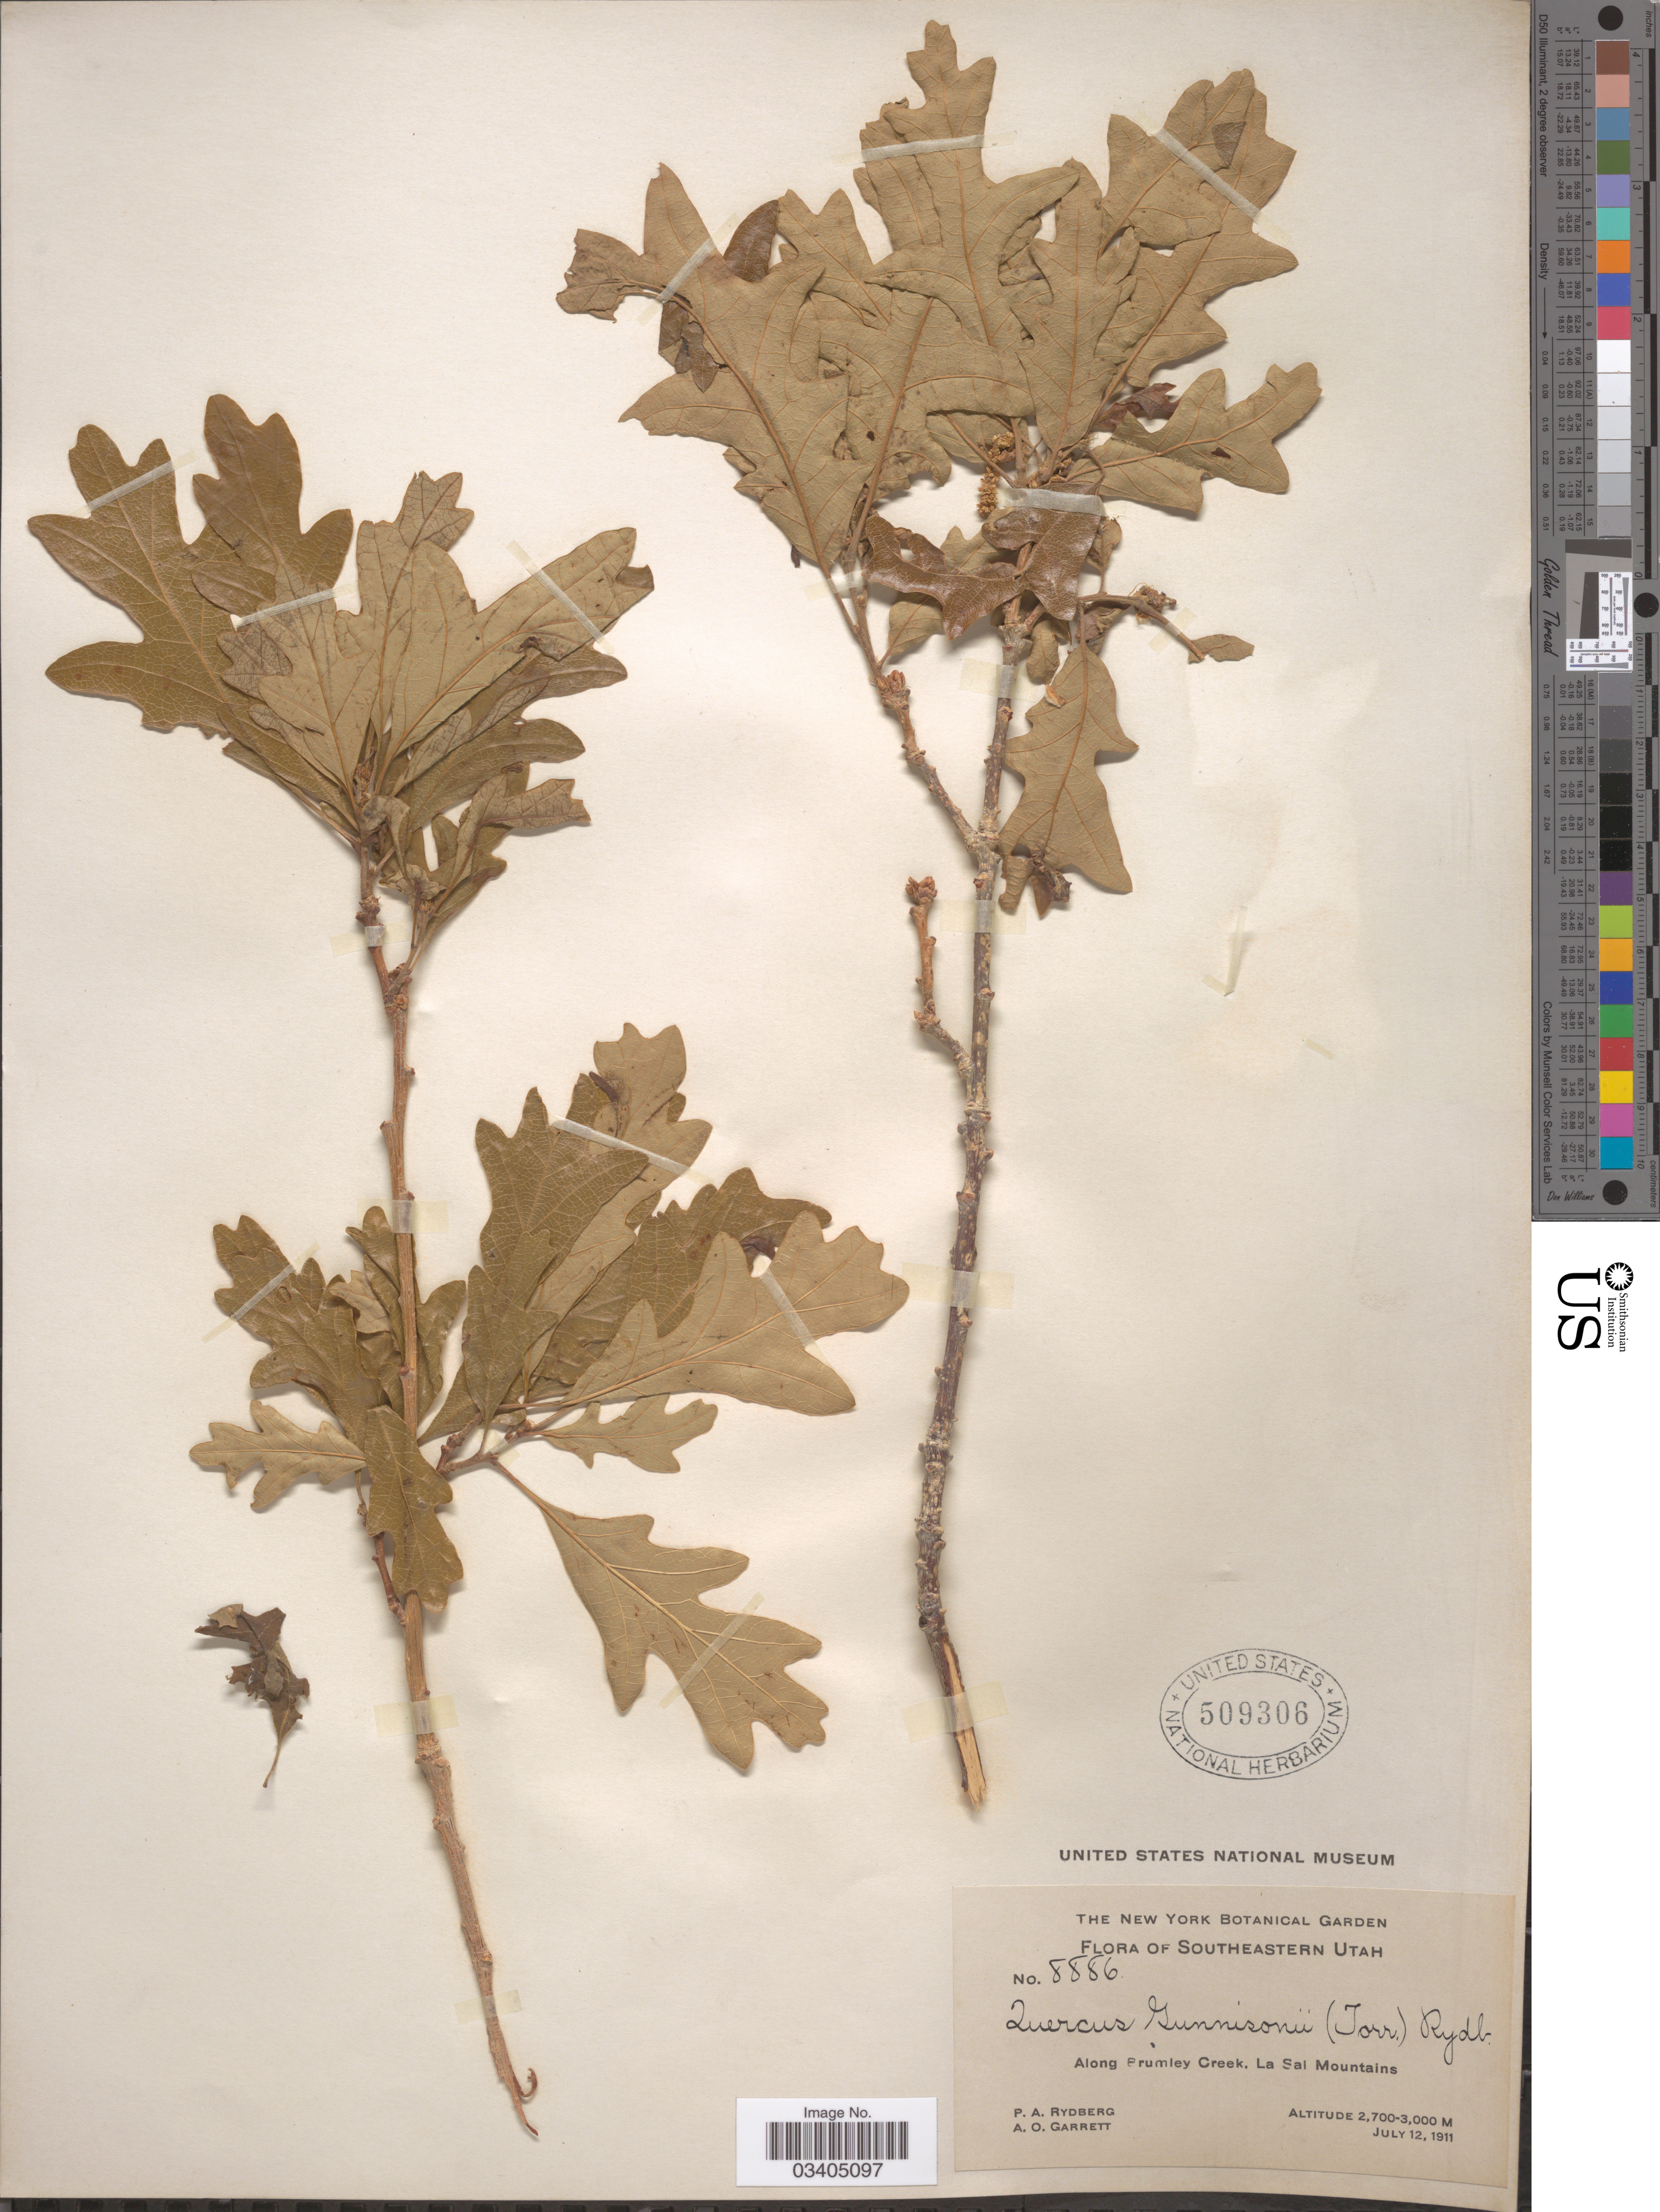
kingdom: Plantae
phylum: Tracheophyta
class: Magnoliopsida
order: Fagales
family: Fagaceae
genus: Quercus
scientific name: Quercus gambelii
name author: Nutt.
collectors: P. A. Rydberg & A. O. Garrett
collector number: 8886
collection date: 1911-07-12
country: United States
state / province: Utah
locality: Southeastern Utah. Along Brumley Creek. La Sal Mountains.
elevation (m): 2700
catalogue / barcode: US 509306